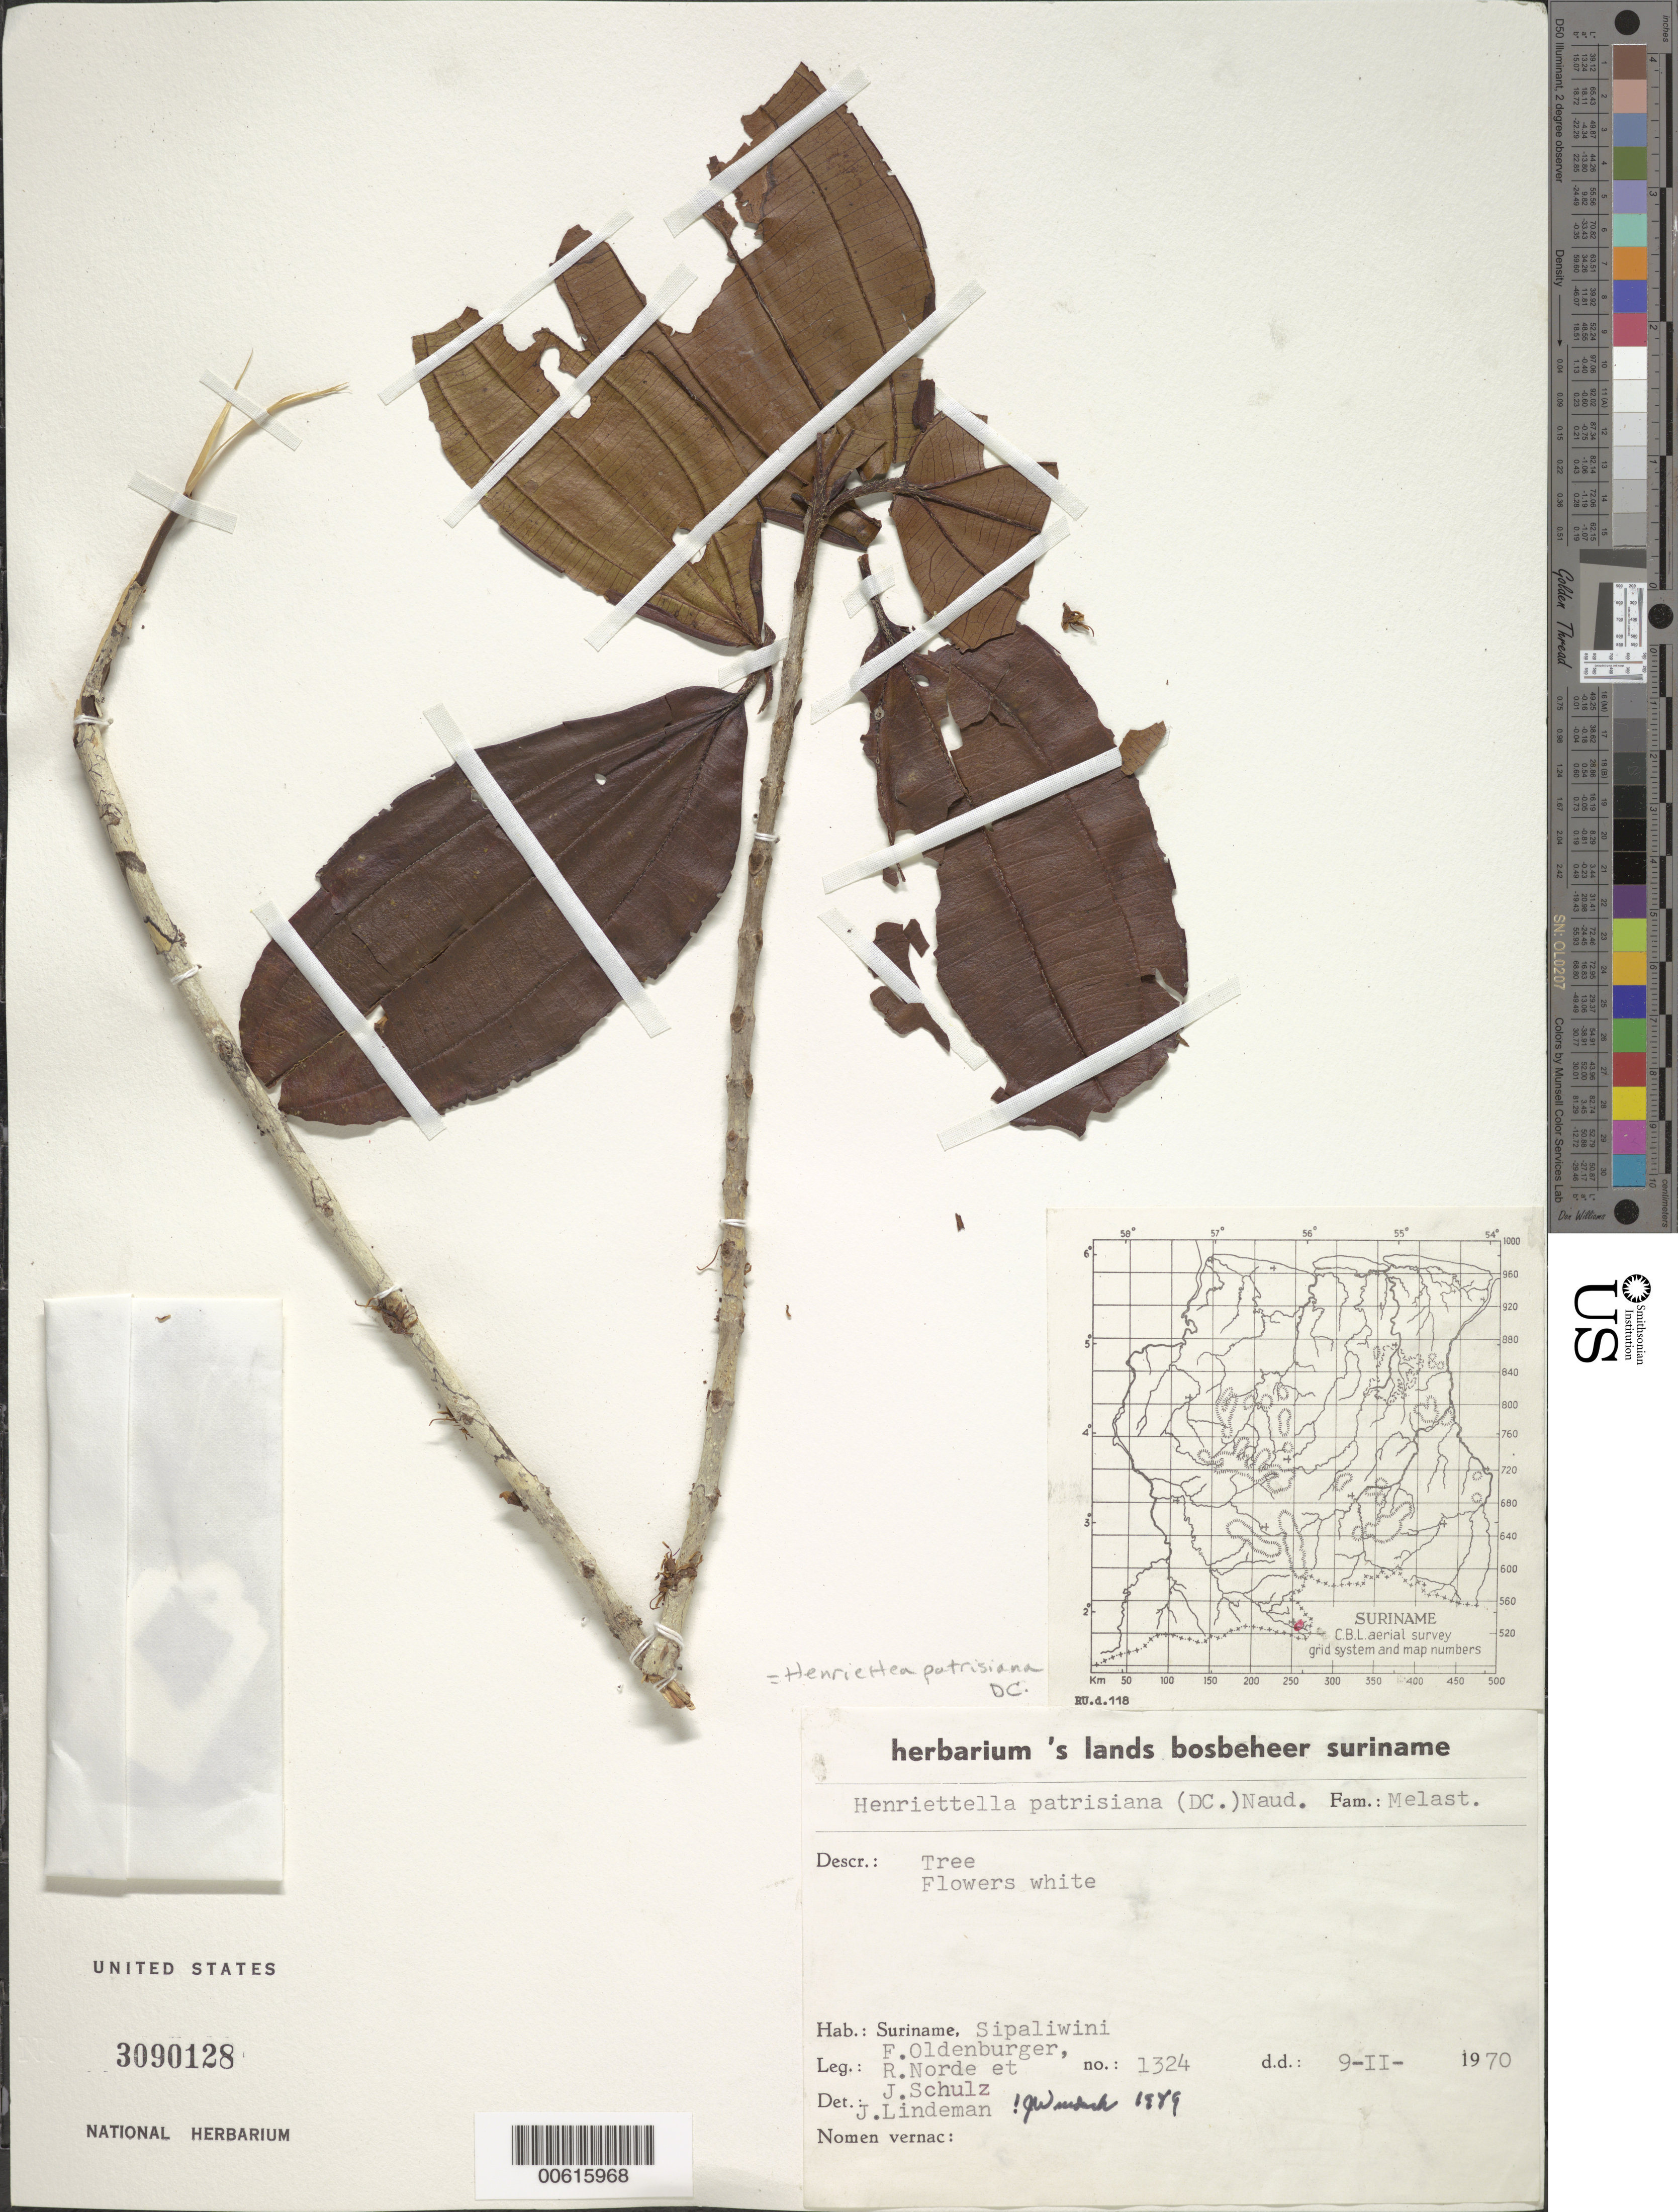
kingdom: Plantae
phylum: Tracheophyta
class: Magnoliopsida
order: Myrtales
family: Melastomataceae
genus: Henriettea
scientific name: Henriettea patrisiana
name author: DC.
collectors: F. Oldenburger, R. Norde & J. Schulz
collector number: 1324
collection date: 1970-02-09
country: Suriname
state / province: Sipaliwini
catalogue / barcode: US 3090128